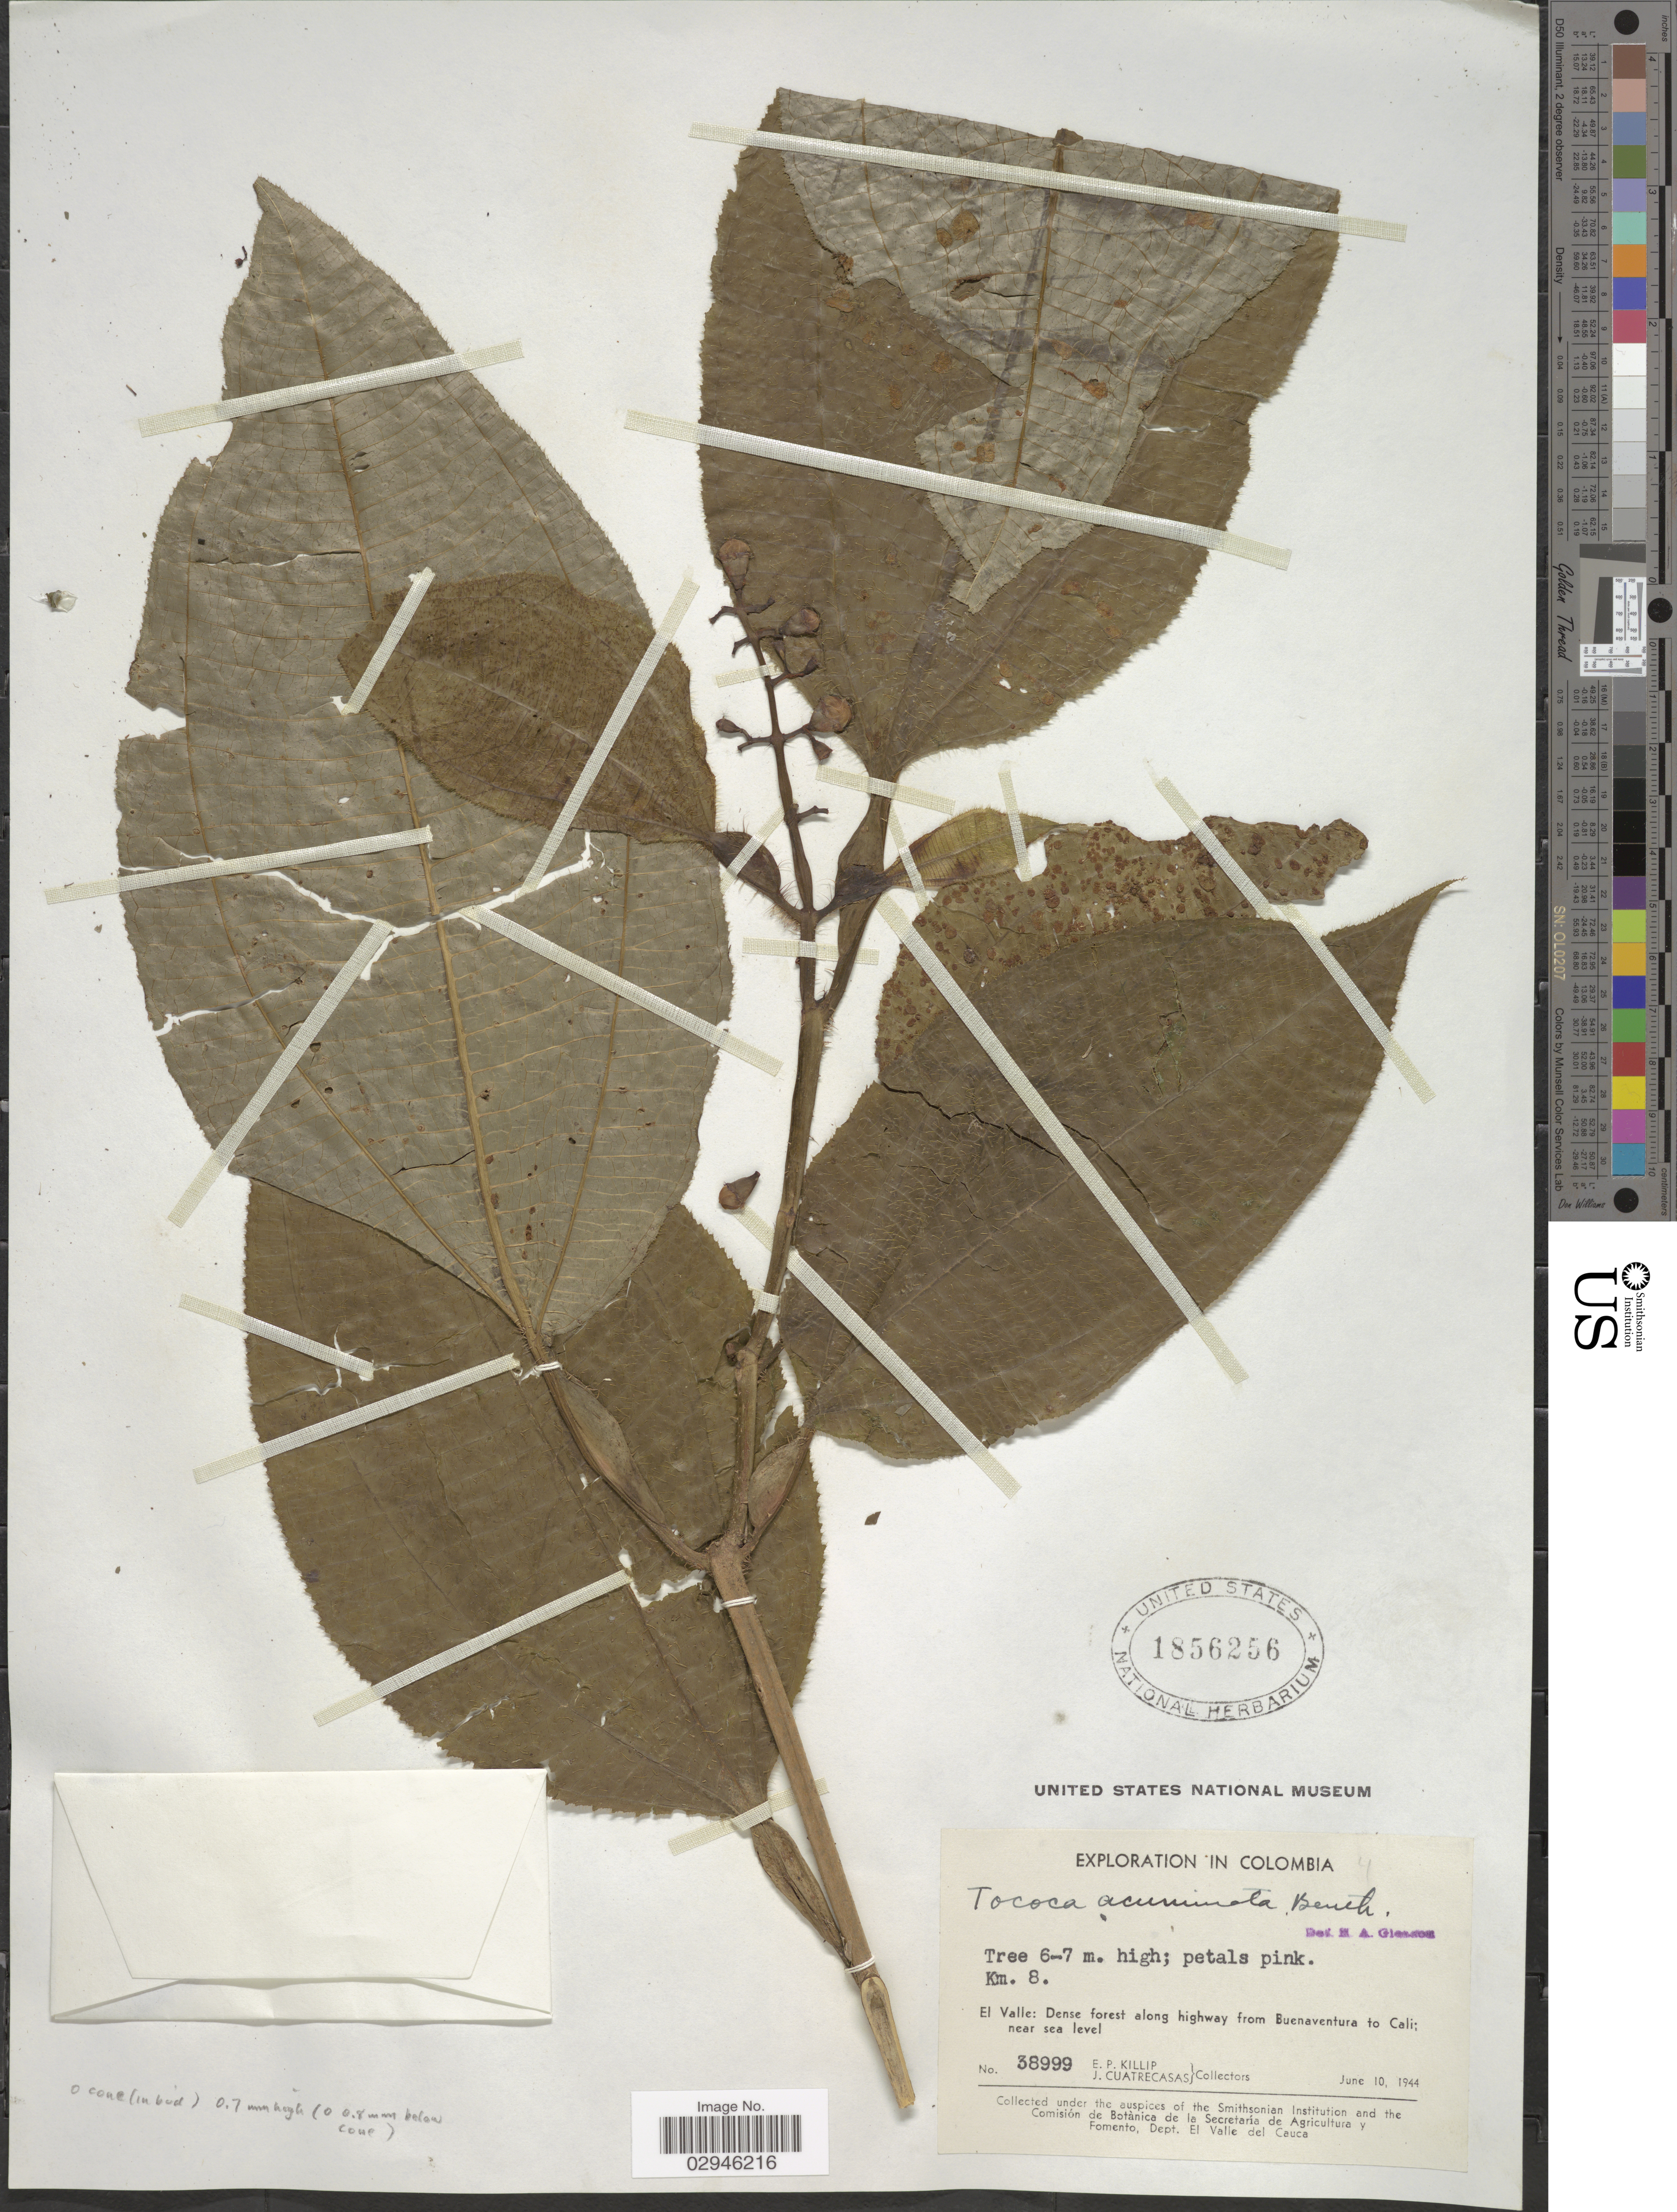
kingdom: Plantae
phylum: Tracheophyta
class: Magnoliopsida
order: Myrtales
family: Melastomataceae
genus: Tococa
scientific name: Tococa acuminata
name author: Benth.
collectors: E. P. Killip & J. Cuatrecasas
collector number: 38999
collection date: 1944-06-10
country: Colombia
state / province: Valle del Cauca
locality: El Valle: Dense forest along highway from Buenaventura to Cali.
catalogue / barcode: US 1856256